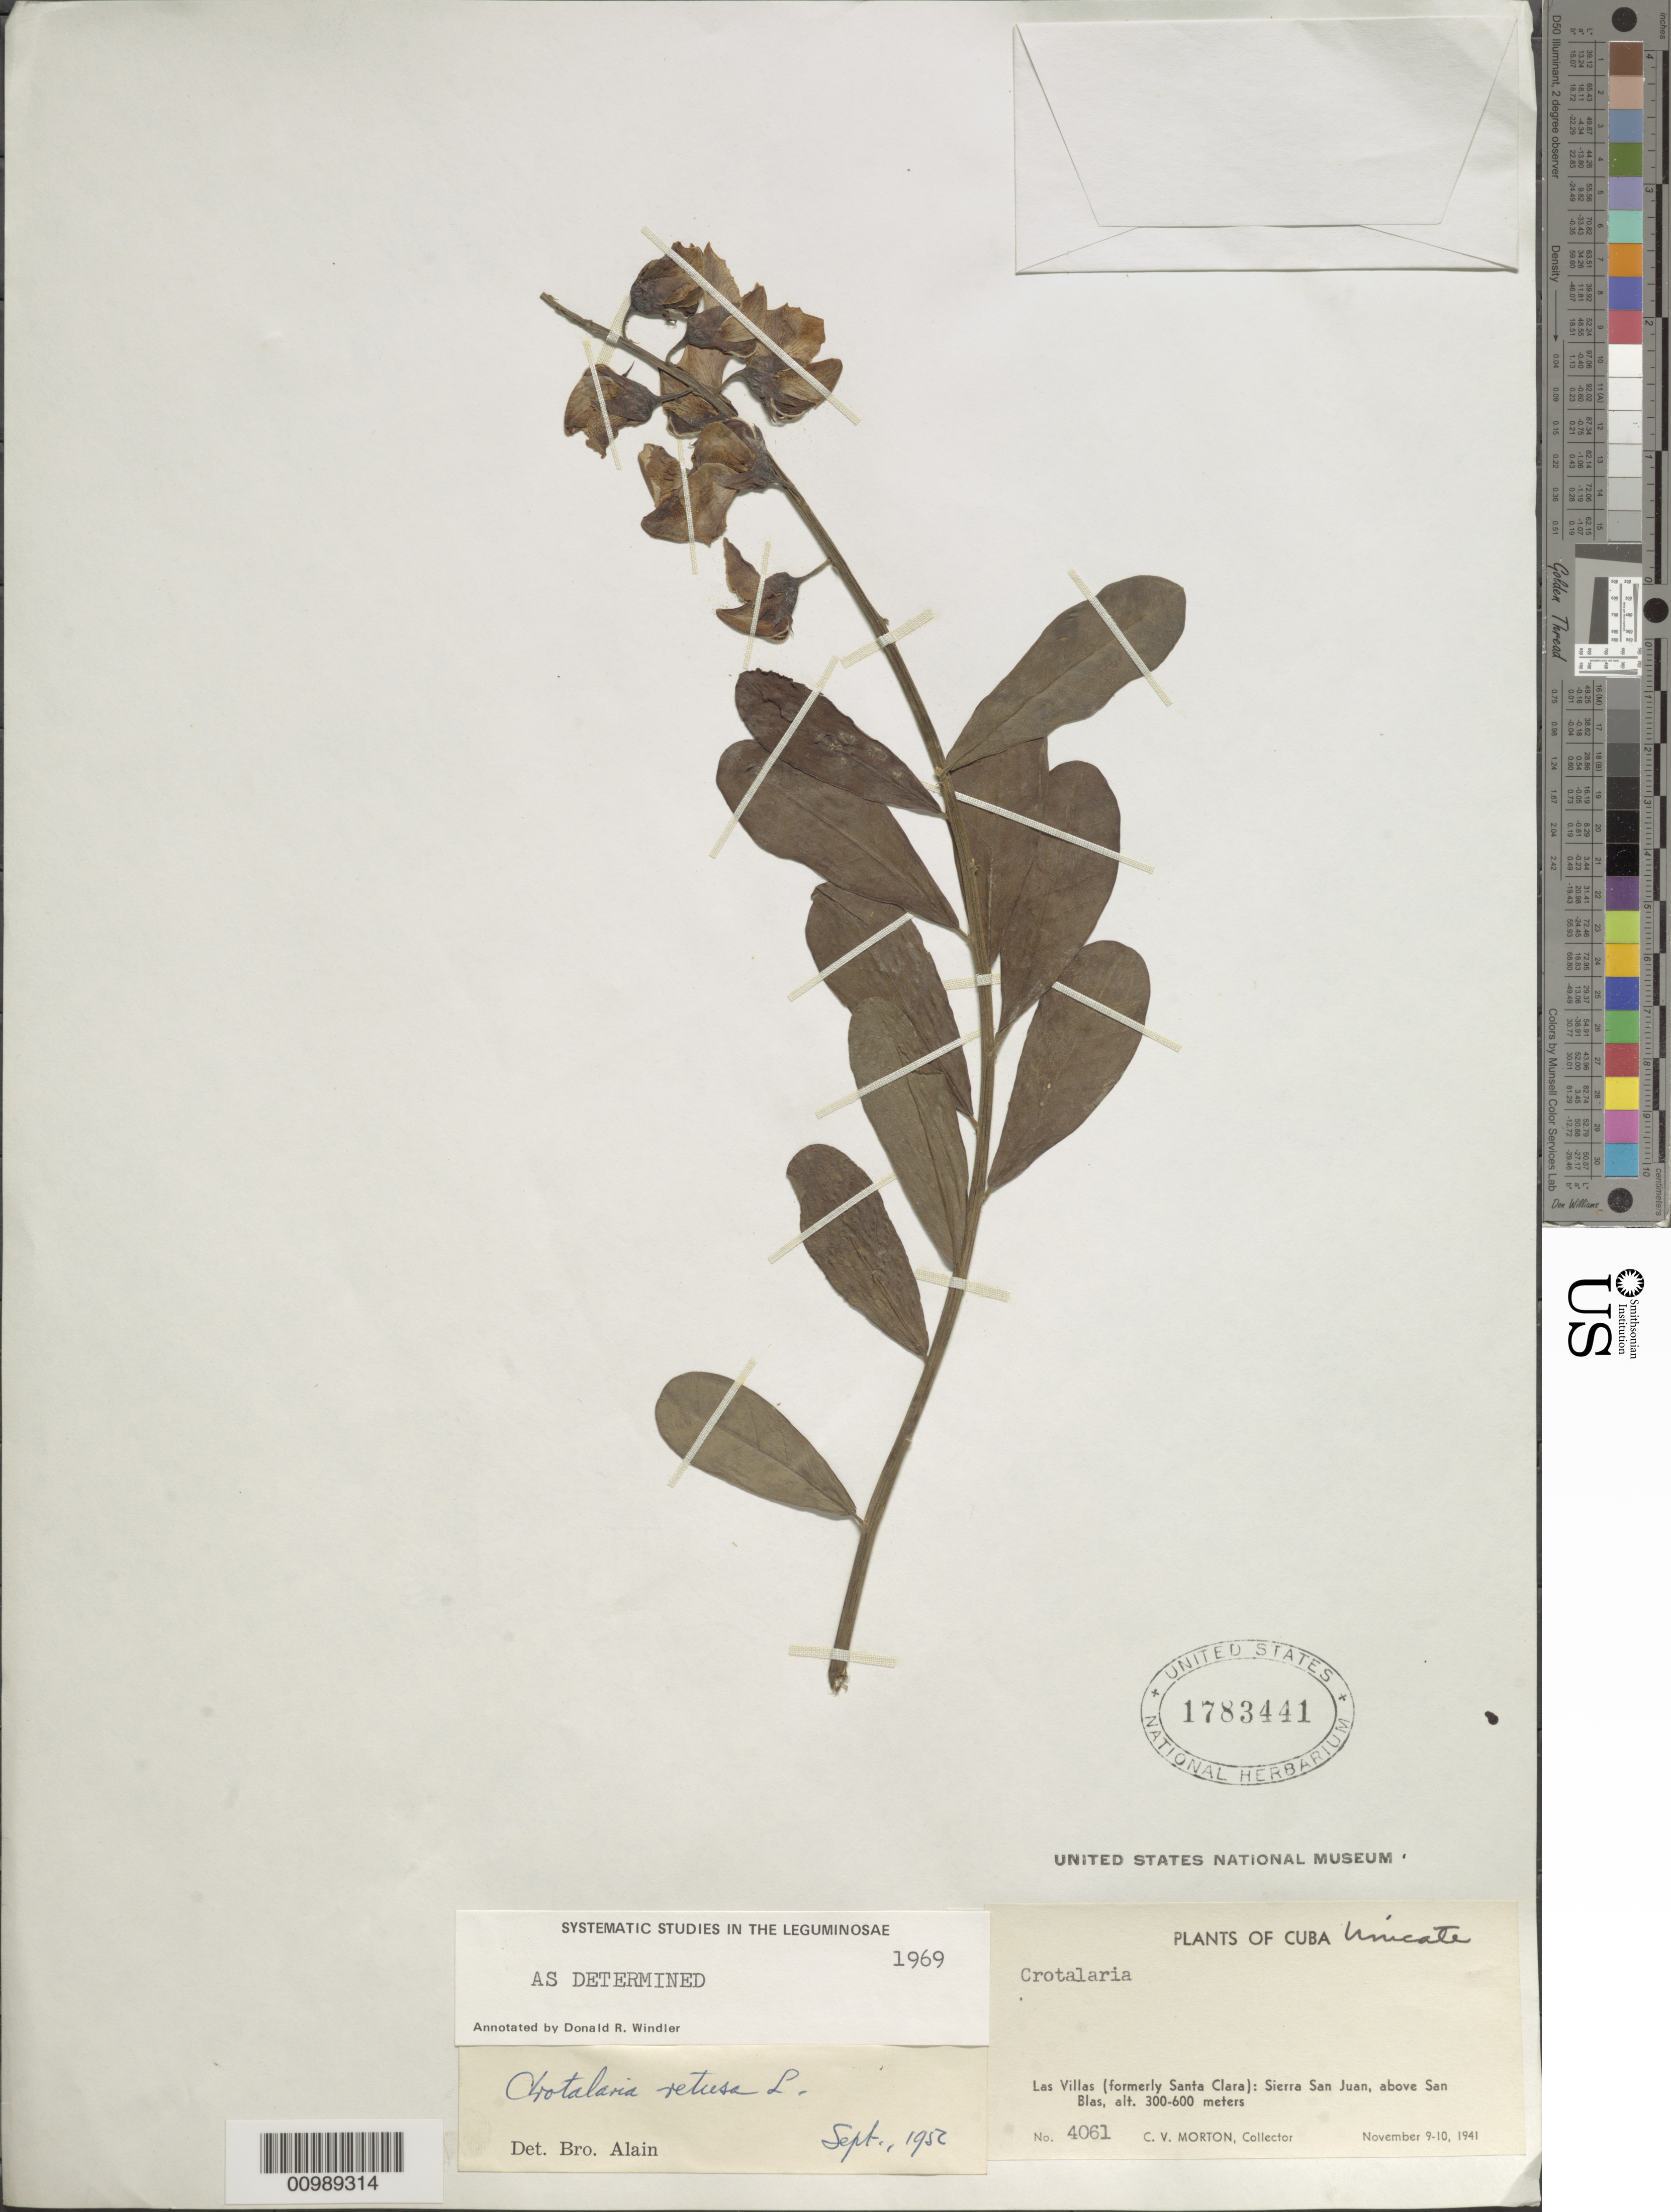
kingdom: Plantae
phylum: Tracheophyta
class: Magnoliopsida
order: Fabales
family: Fabaceae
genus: Crotalaria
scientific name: Crotalaria retusa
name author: L.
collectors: C. V. Morton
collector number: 4061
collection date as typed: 09 Nov 1941 to 10 Nov 1941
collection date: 1941-11-09/1941-11-10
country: Cuba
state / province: Villa Clara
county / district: Santa Clara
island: Cuba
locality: Sierra San Juan, above San Blas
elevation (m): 300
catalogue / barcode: US 1783441